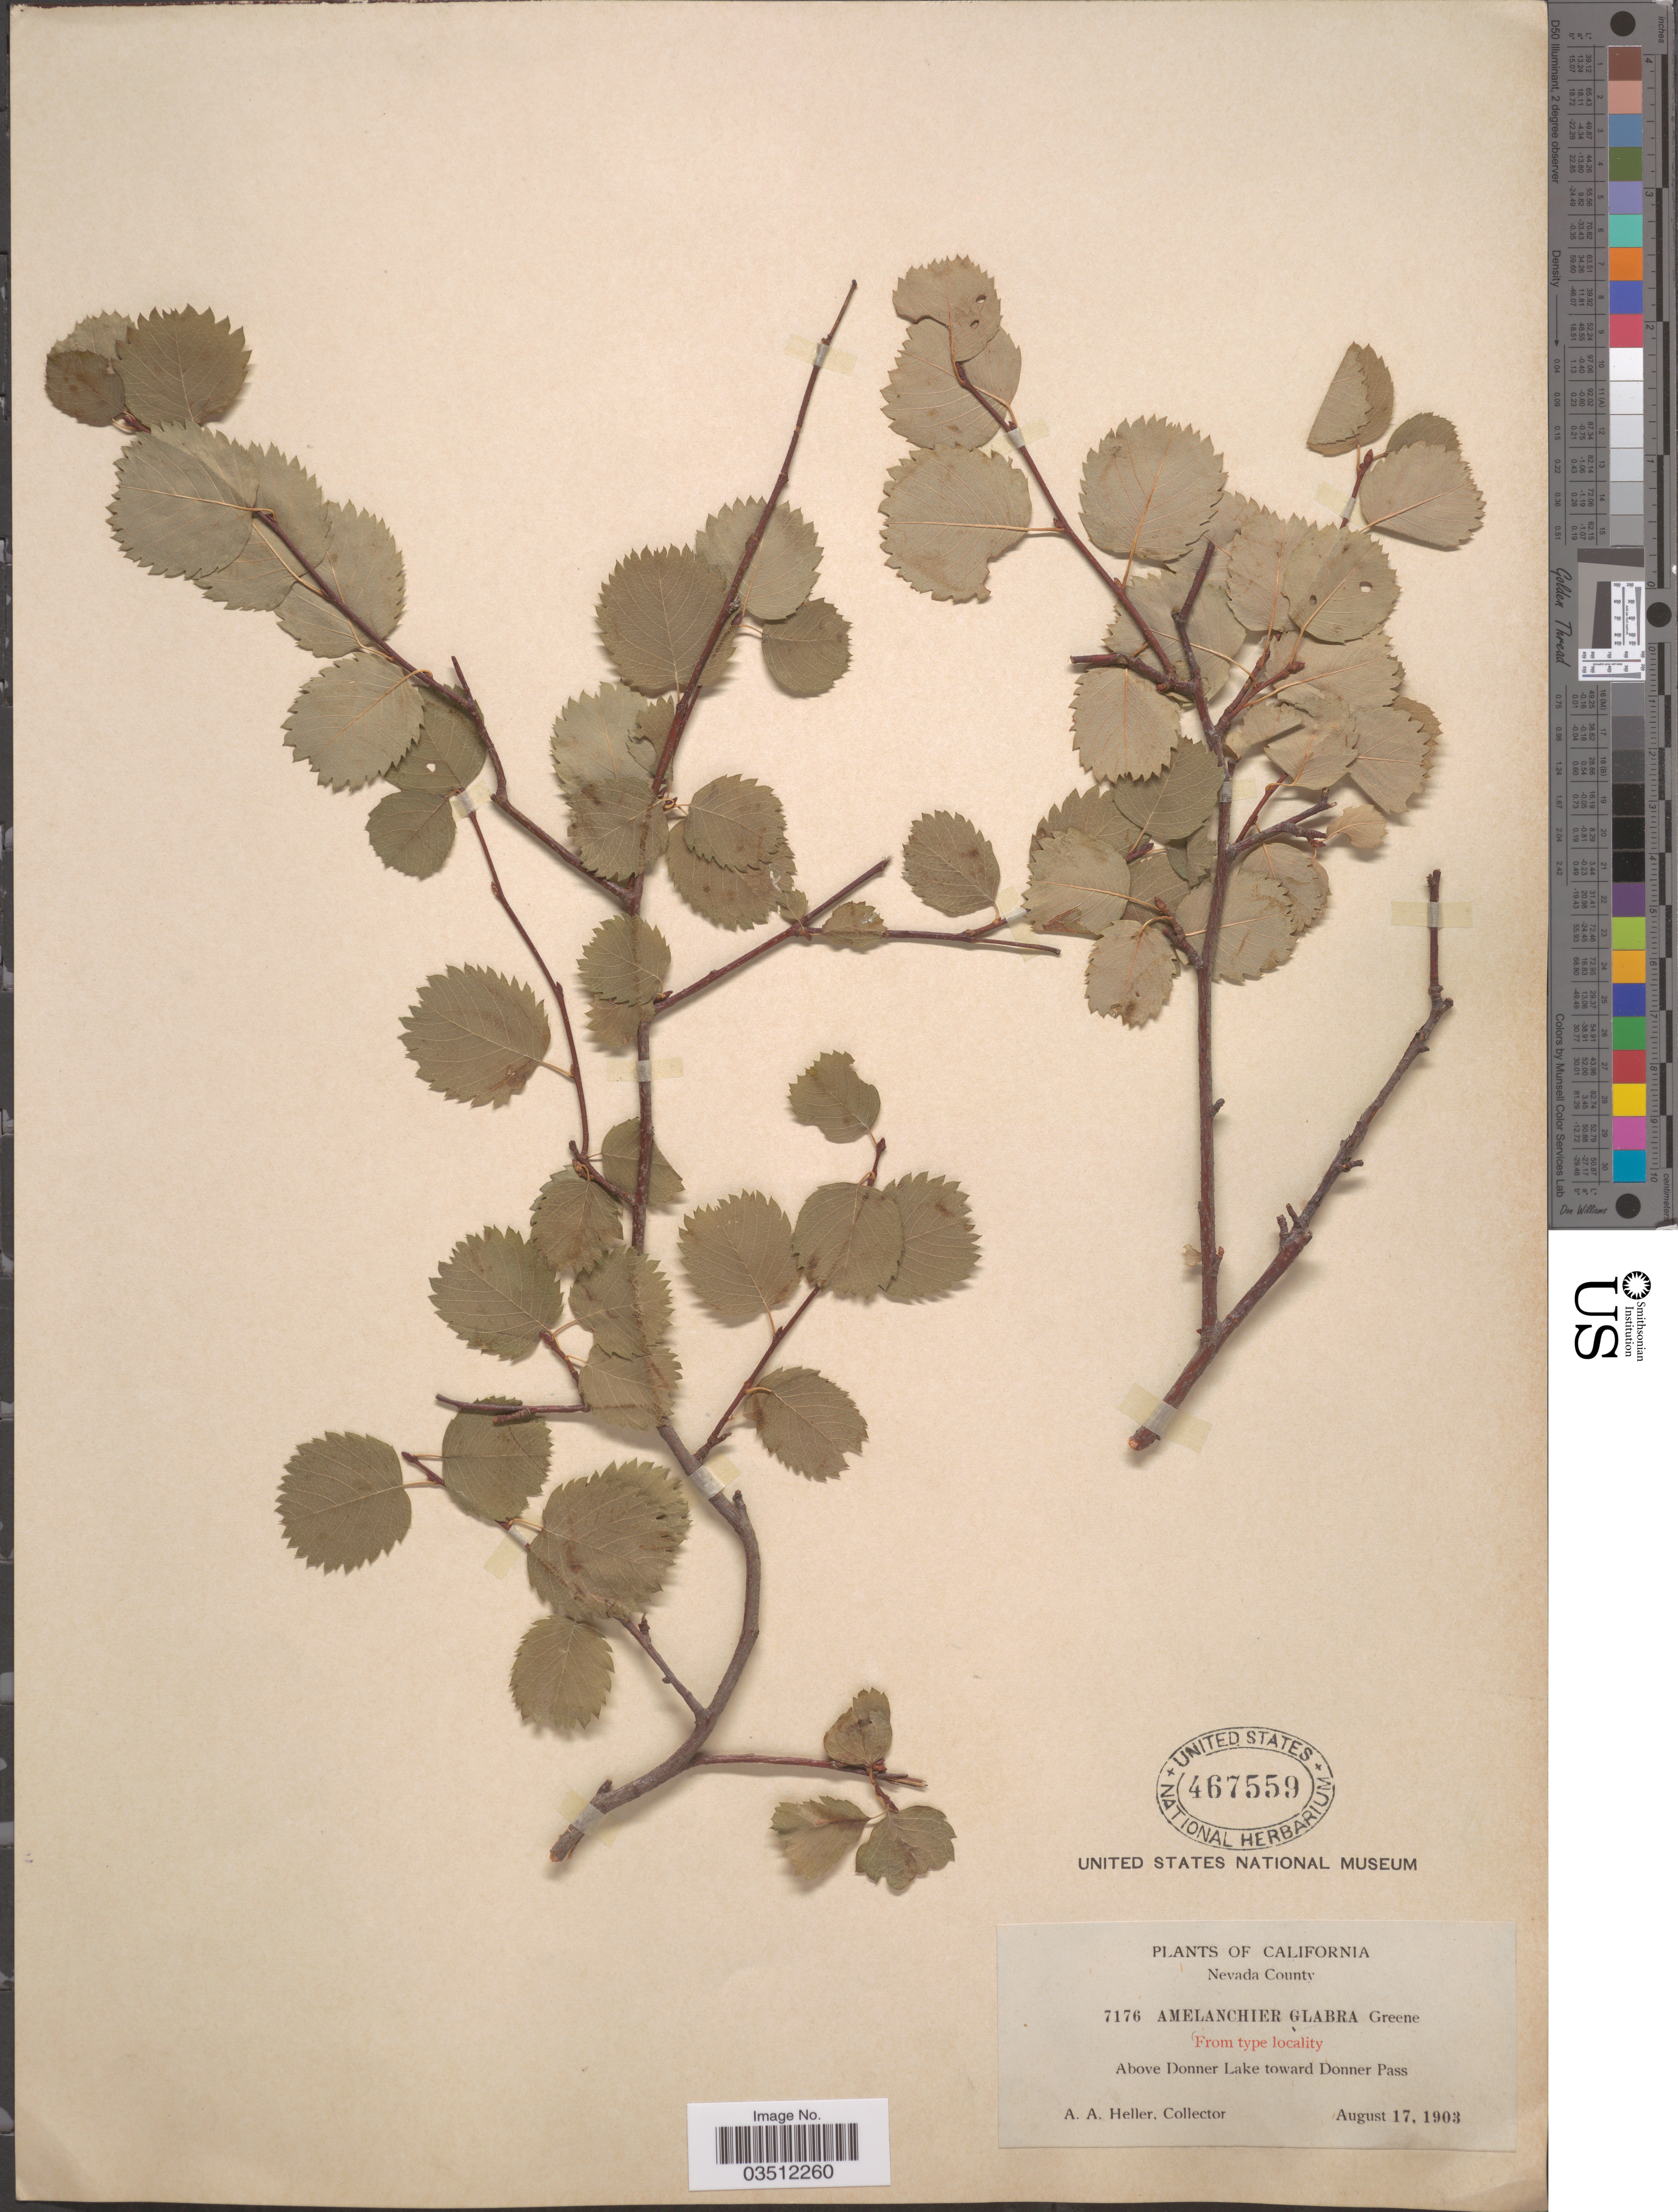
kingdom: Plantae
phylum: Tracheophyta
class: Magnoliopsida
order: Rosales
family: Rosaceae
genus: Amelanchier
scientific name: Amelanchier glabra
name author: Greene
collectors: A. A. Heller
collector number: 7176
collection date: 1903-08-17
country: United States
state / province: California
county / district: Nevada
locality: Nevada County. Above Donner Lake toward Donnes Pass.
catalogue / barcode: US 467559